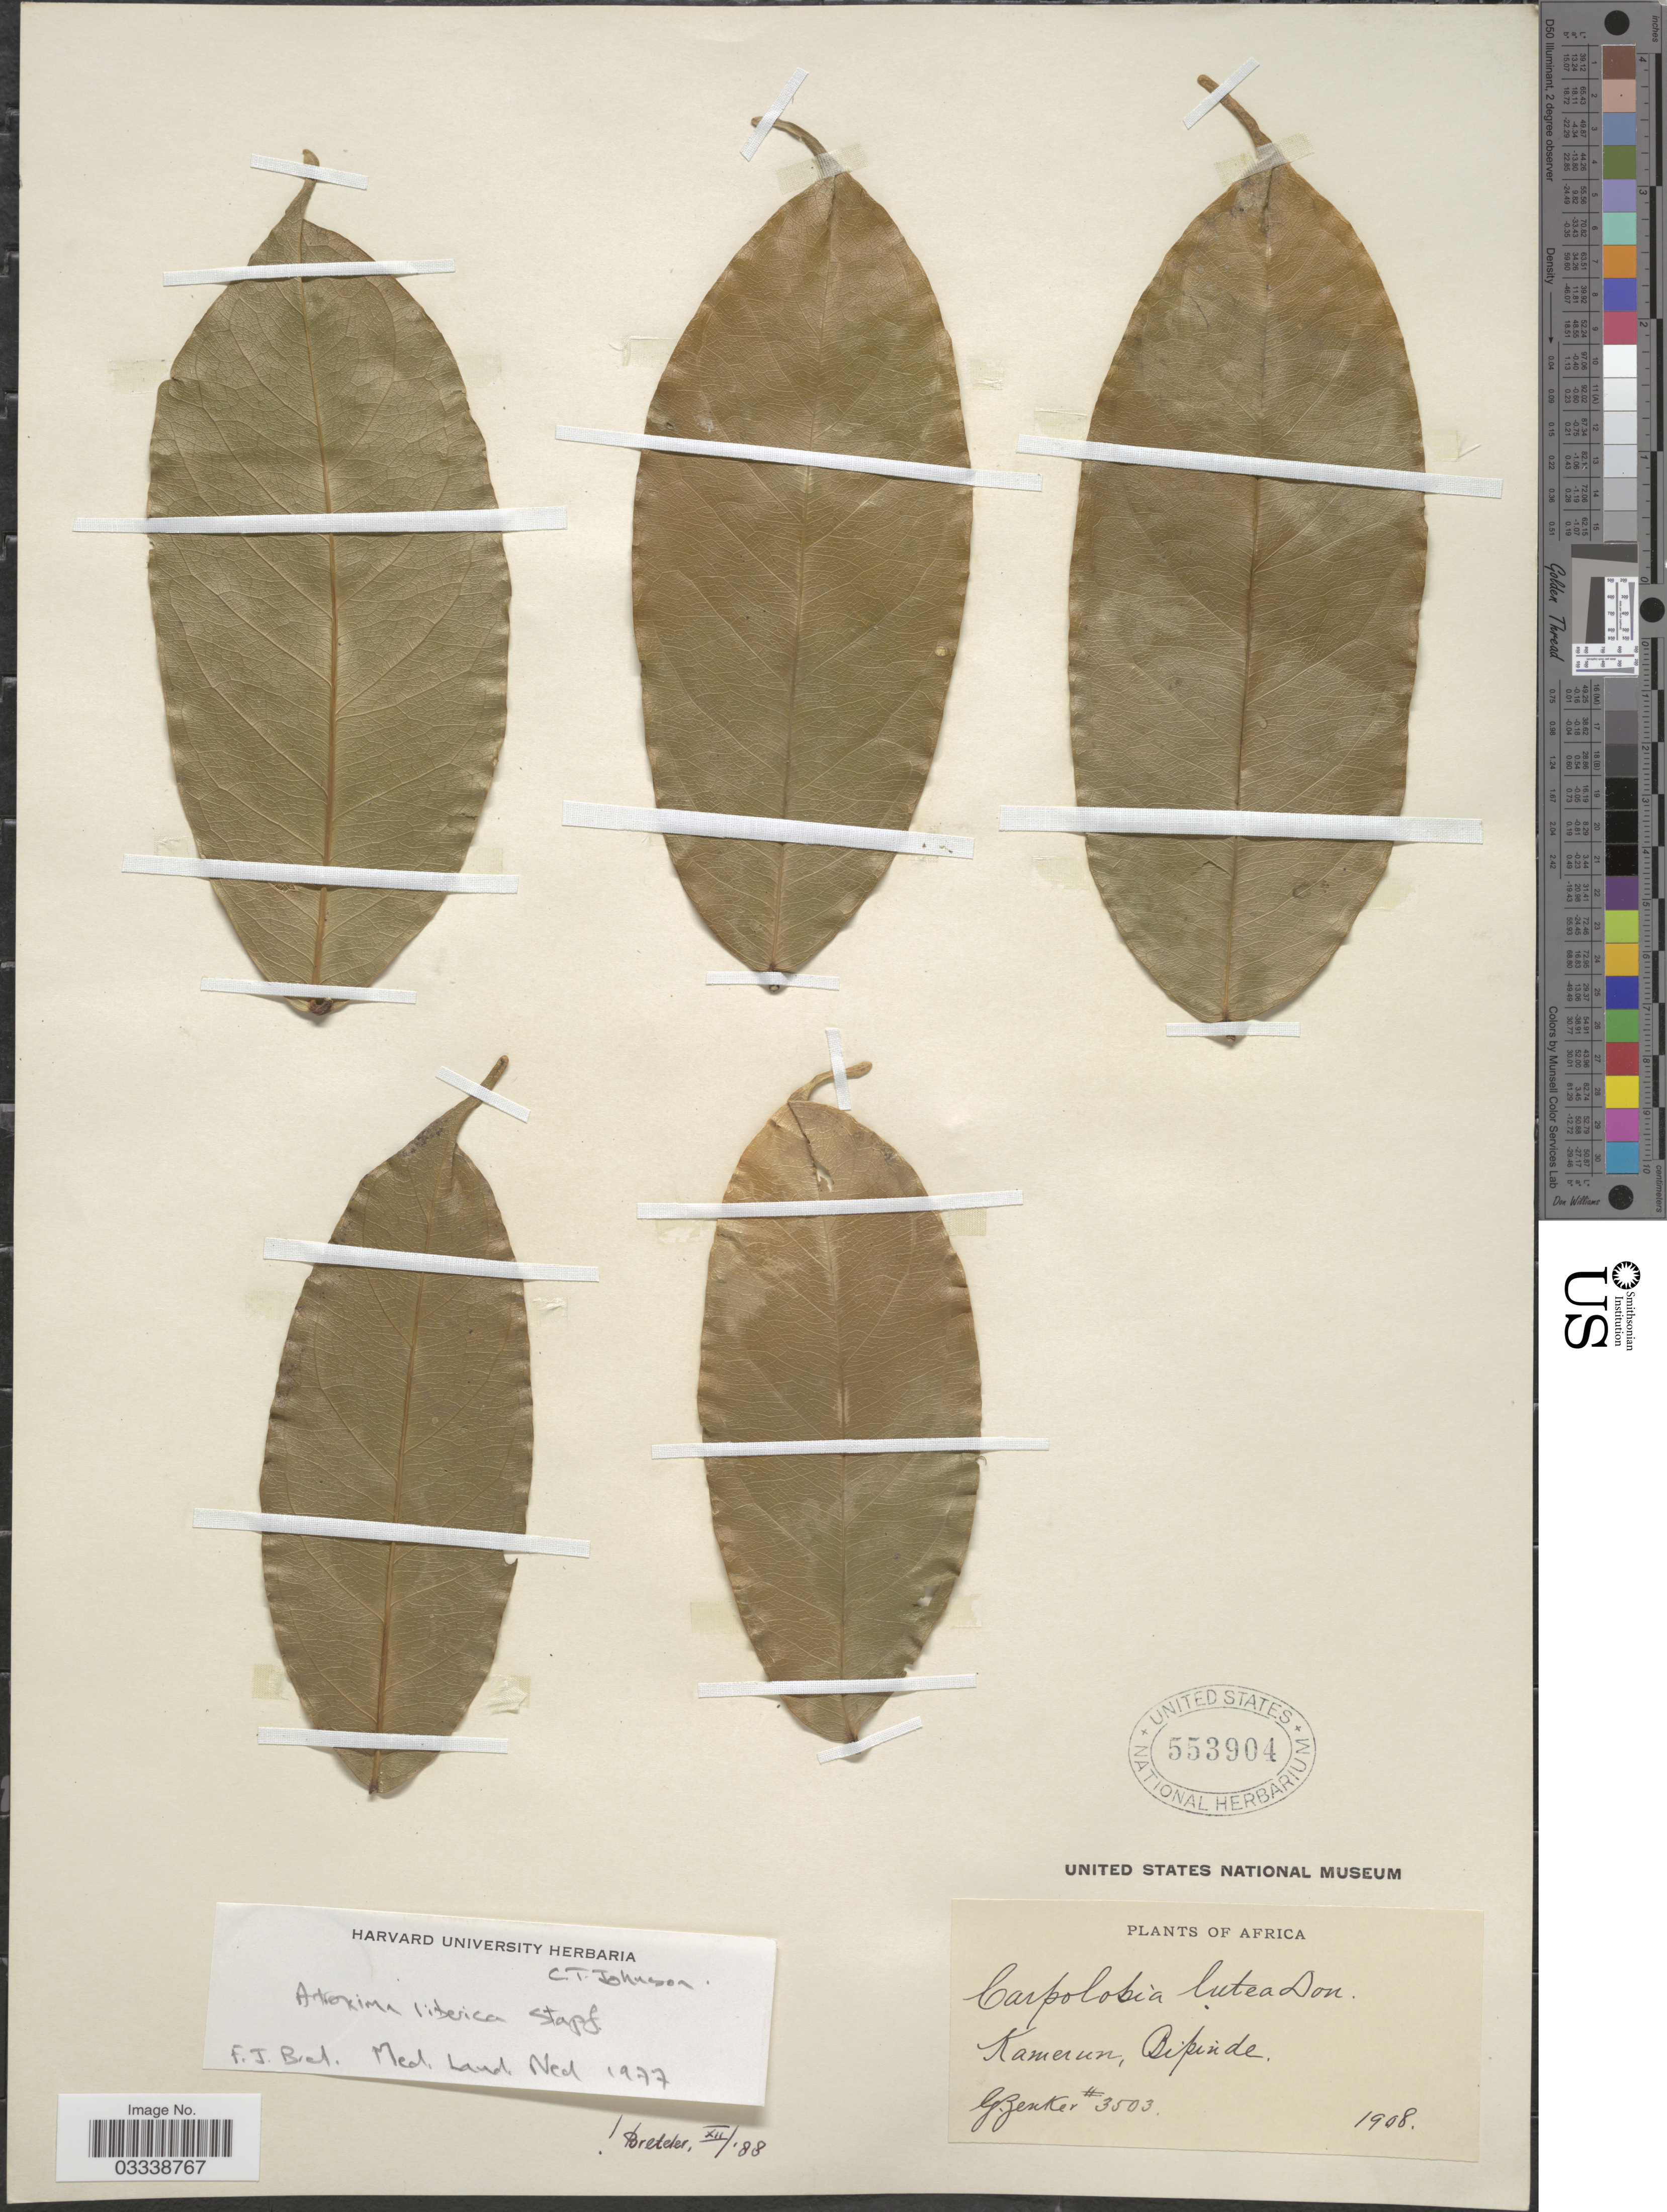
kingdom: Plantae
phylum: Tracheophyta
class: Magnoliopsida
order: Fabales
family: Polygalaceae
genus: Atroxima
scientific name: Atroxima liberica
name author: Stapf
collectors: G. A. Zenker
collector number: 3503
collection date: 1908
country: Cameroon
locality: Africa. Kamerun, Bipinde.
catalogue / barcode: US 553904